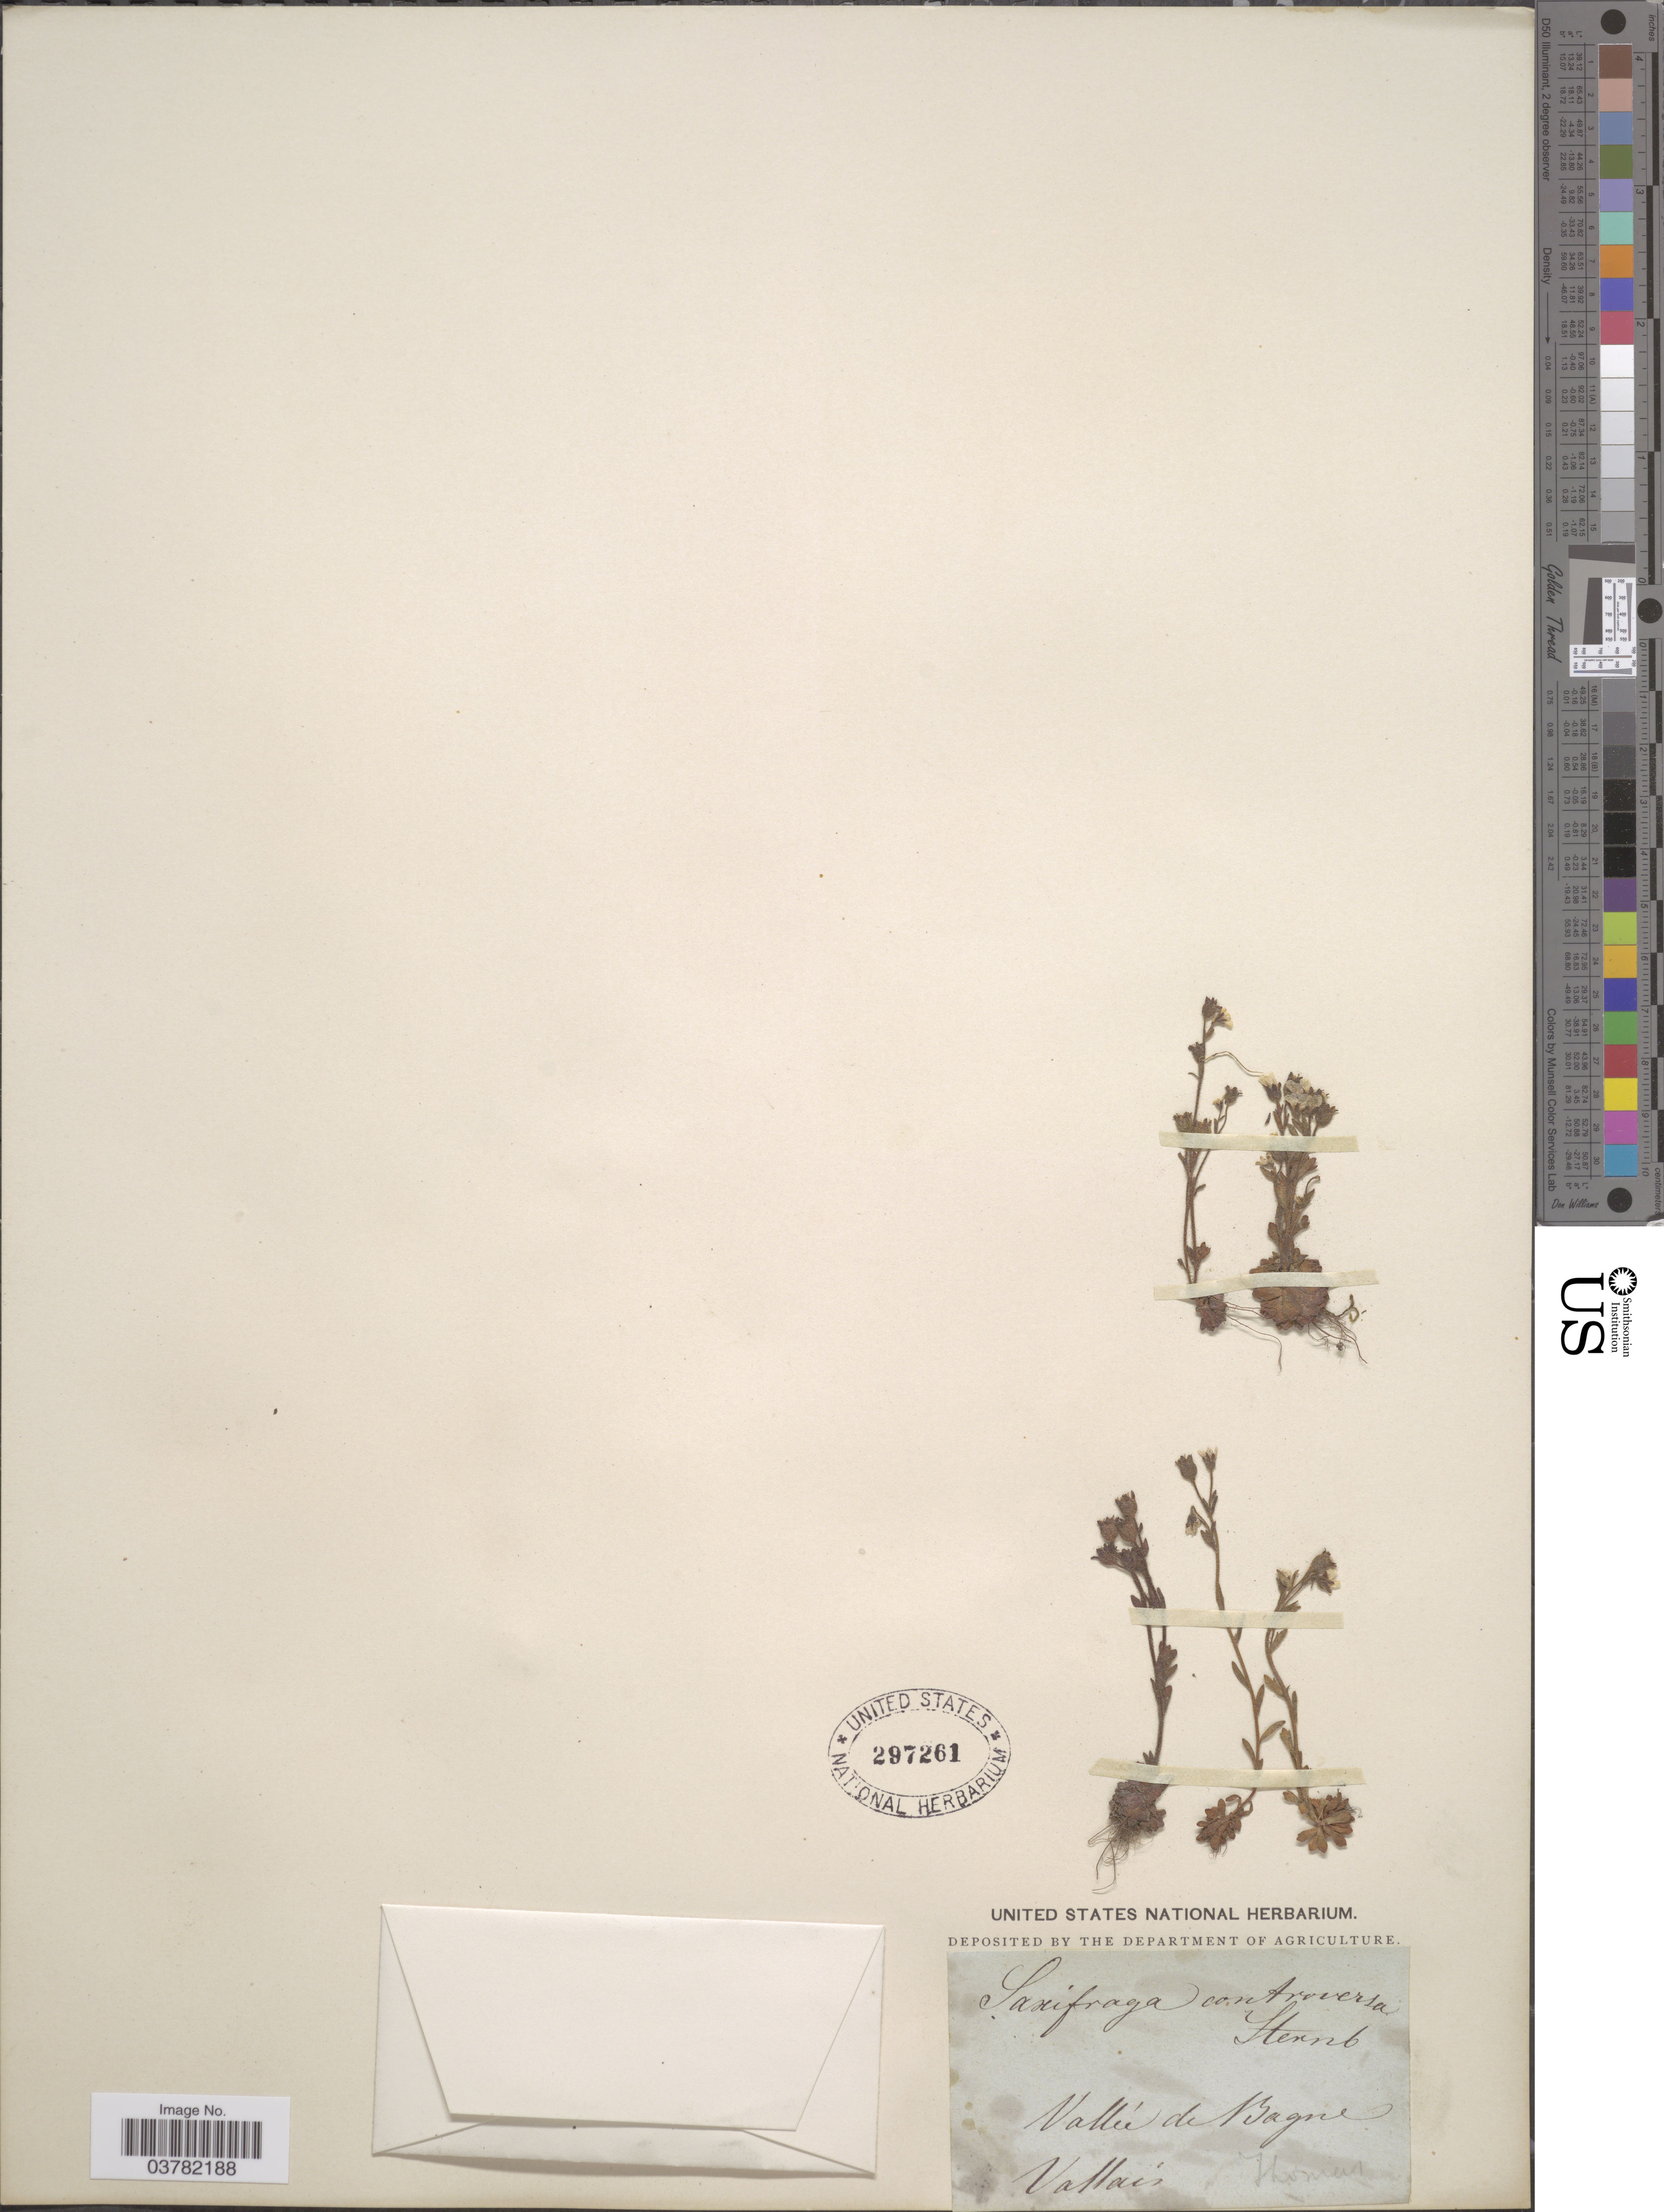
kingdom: Plantae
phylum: Tracheophyta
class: Magnoliopsida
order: Saxifragales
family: Saxifragaceae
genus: Saxifraga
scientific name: Saxifraga controversa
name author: Sternb.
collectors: -- Thomas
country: Switzerland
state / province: Valais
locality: Vallée de Bagne. Vallais.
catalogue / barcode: US 297261